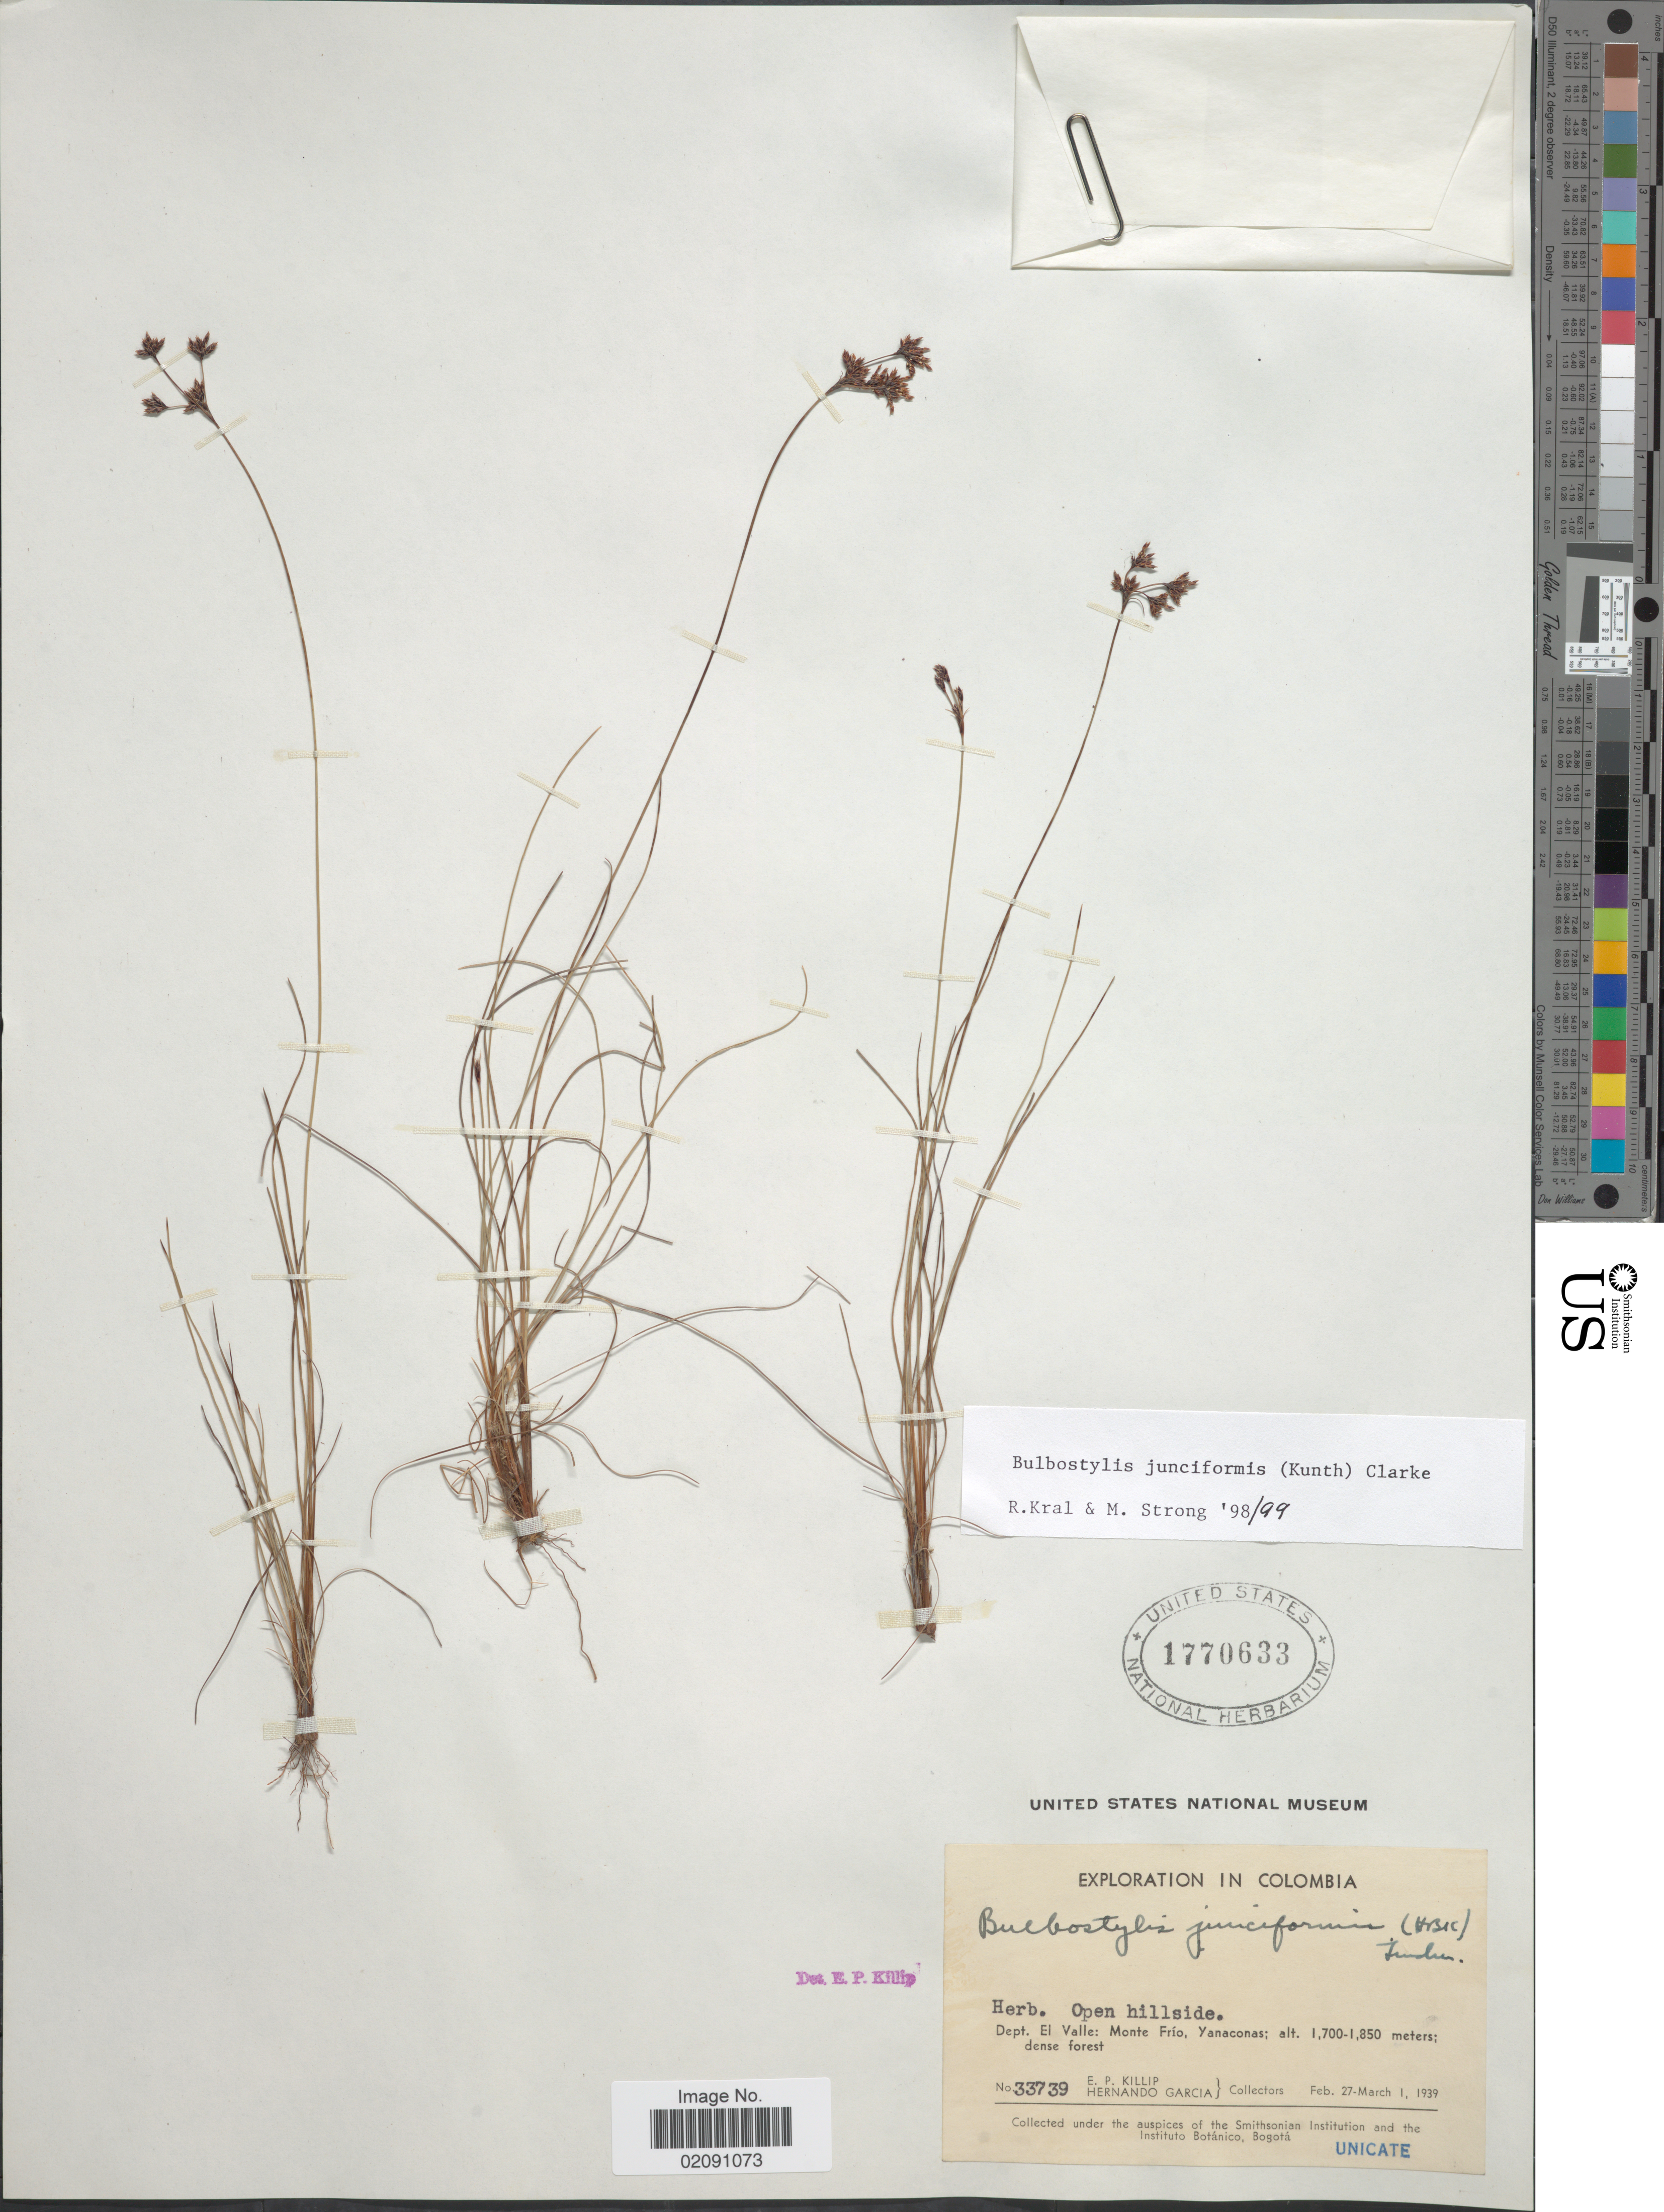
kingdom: Plantae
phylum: Tracheophyta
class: Liliopsida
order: Poales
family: Cyperaceae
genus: Bulbostylis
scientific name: Bulbostylis junciformis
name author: (Kunth) C.B. Clarke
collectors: E. P. Killip & H. Garcia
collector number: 33739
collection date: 1939-02-27/1939-03-01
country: Colombia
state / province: Valle del Cauca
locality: Open hillside, Dept. El Valle: Monte Frio, Yanaconas, dense forest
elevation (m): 1700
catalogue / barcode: US 1770633